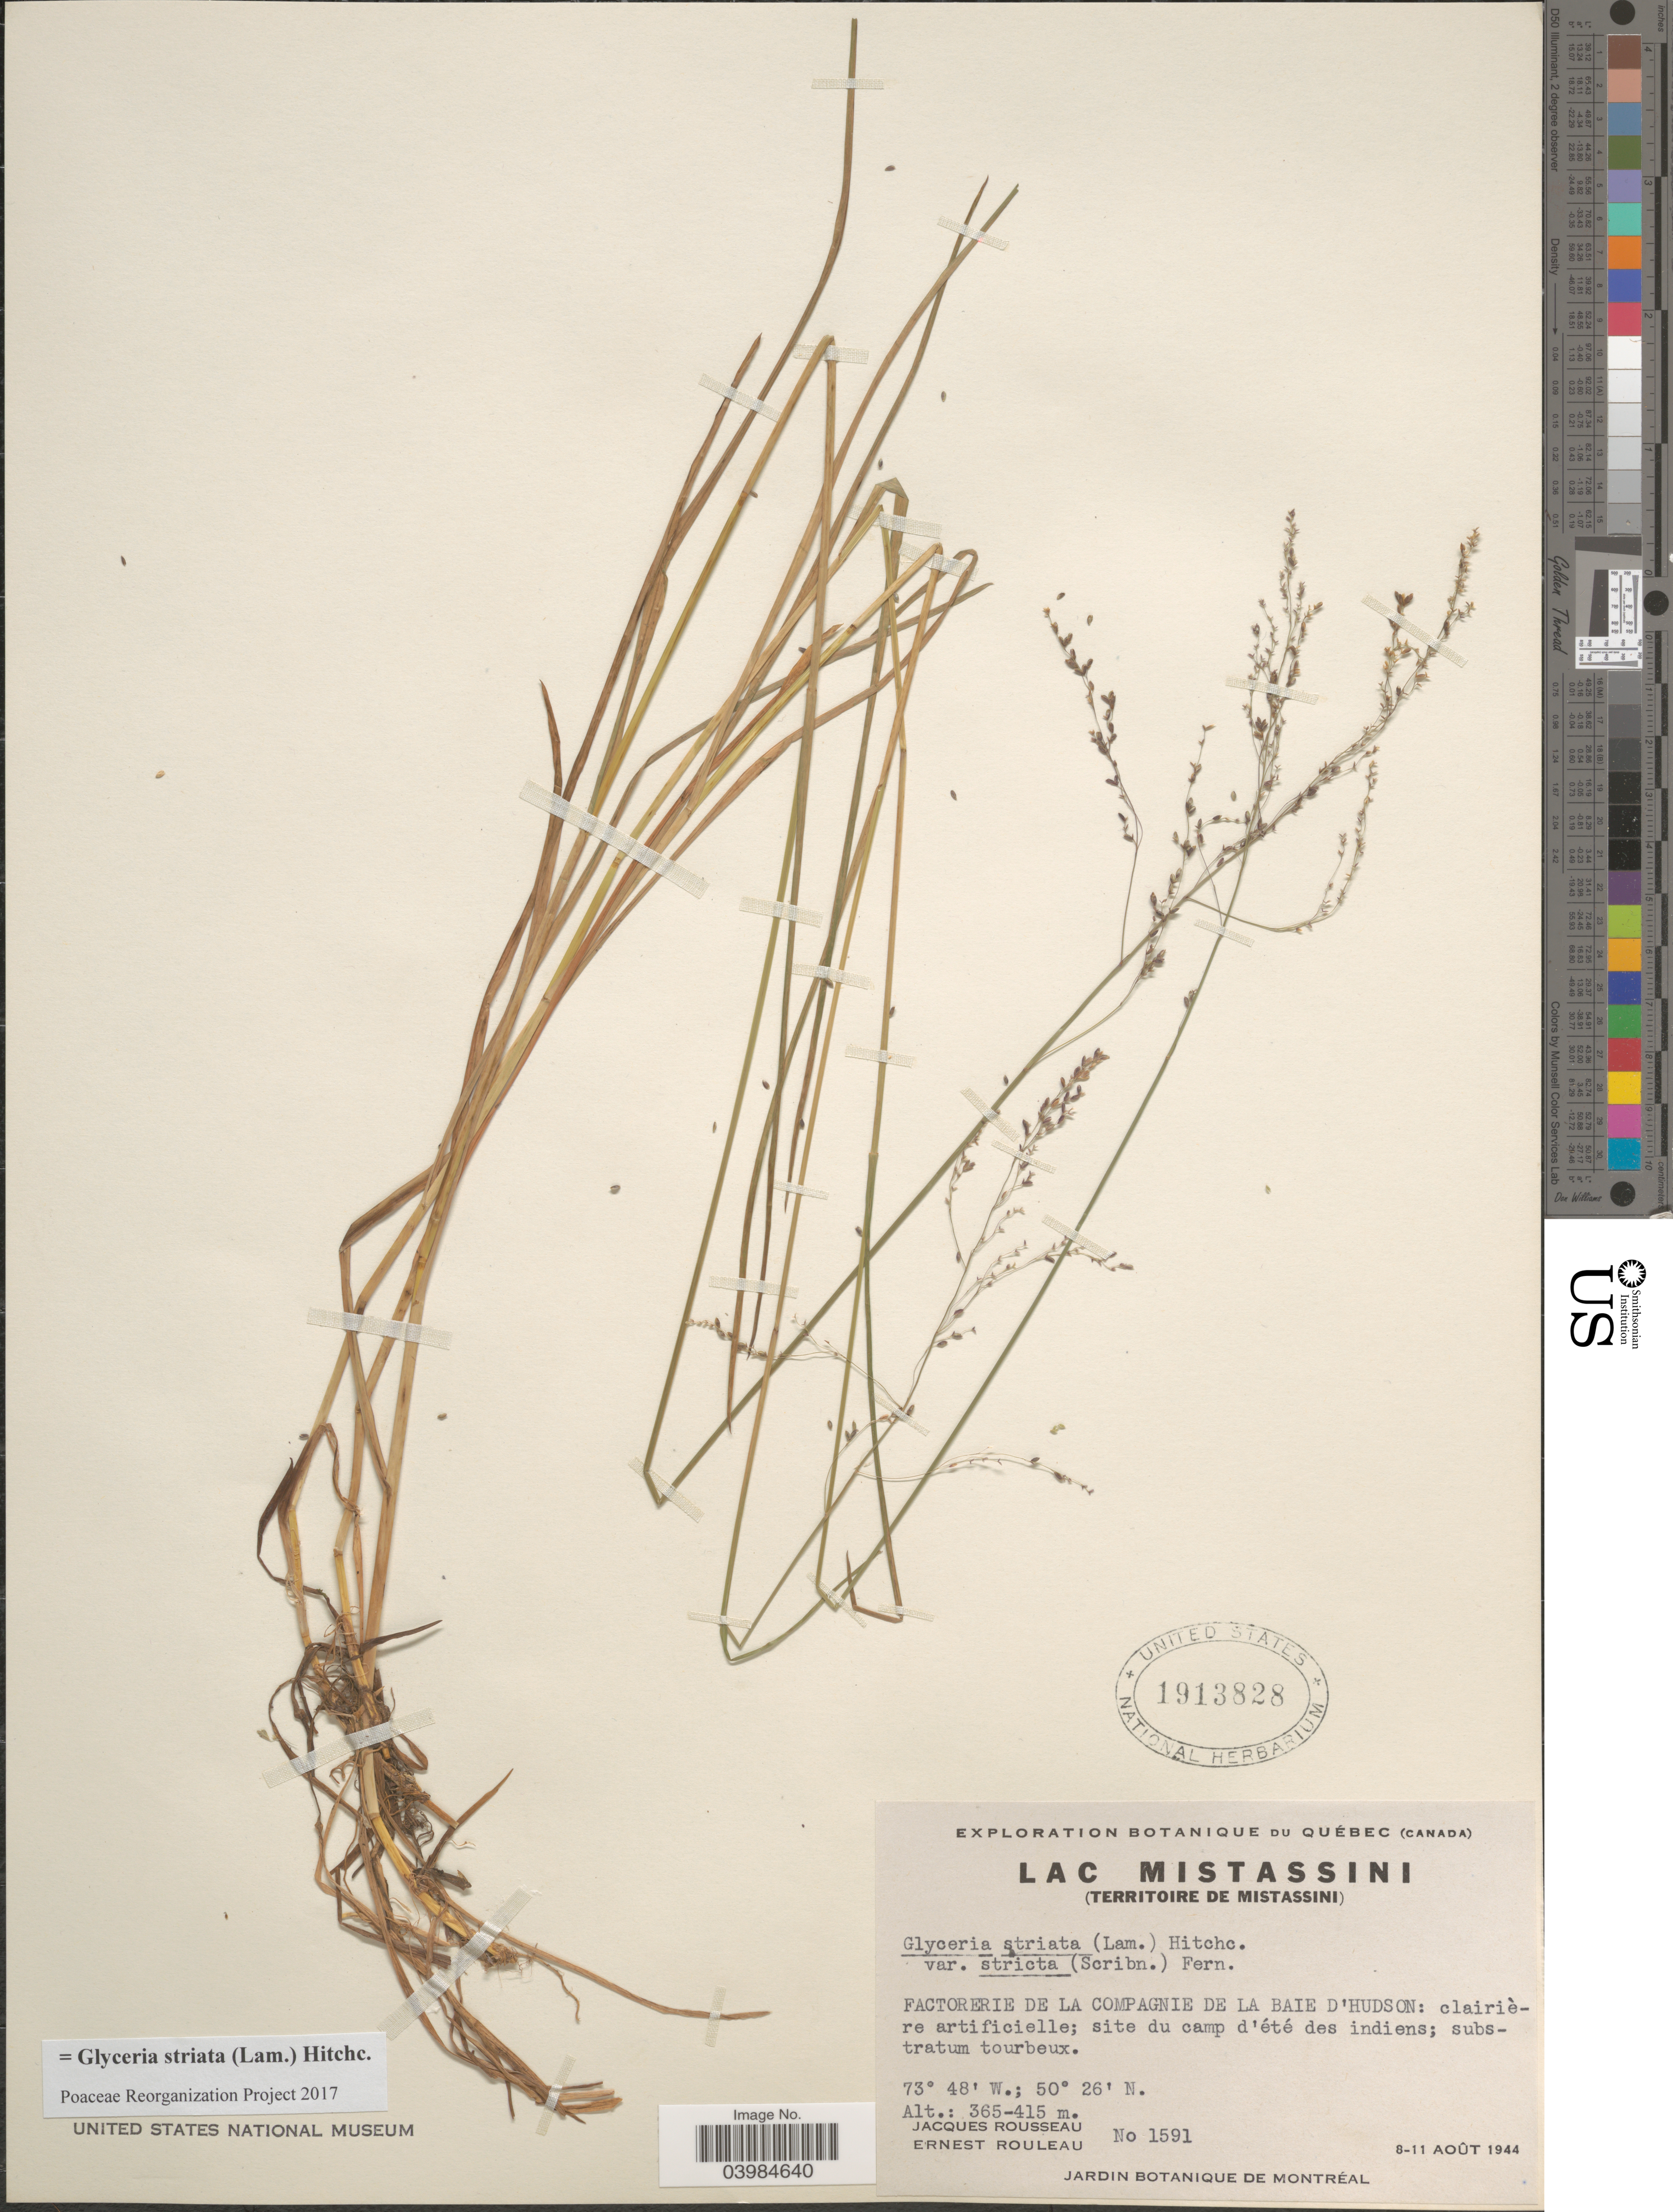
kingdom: Plantae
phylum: Tracheophyta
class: Liliopsida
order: Poales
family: Poaceae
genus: Glyceria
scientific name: Glyceria striata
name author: (Lam.) Hitchc.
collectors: J. Rousseau & J. Rouleau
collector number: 1591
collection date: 1944-08-08/1944-08-11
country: Canada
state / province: Quebec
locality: Lac Mistassini (Territoire de Mistassini). Factorerie de La Compagnie de la Baie D'Hudson: clairière artificielle; site du camp d'été des indiens; substratum tourbeux.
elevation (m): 365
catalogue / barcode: US 1913828